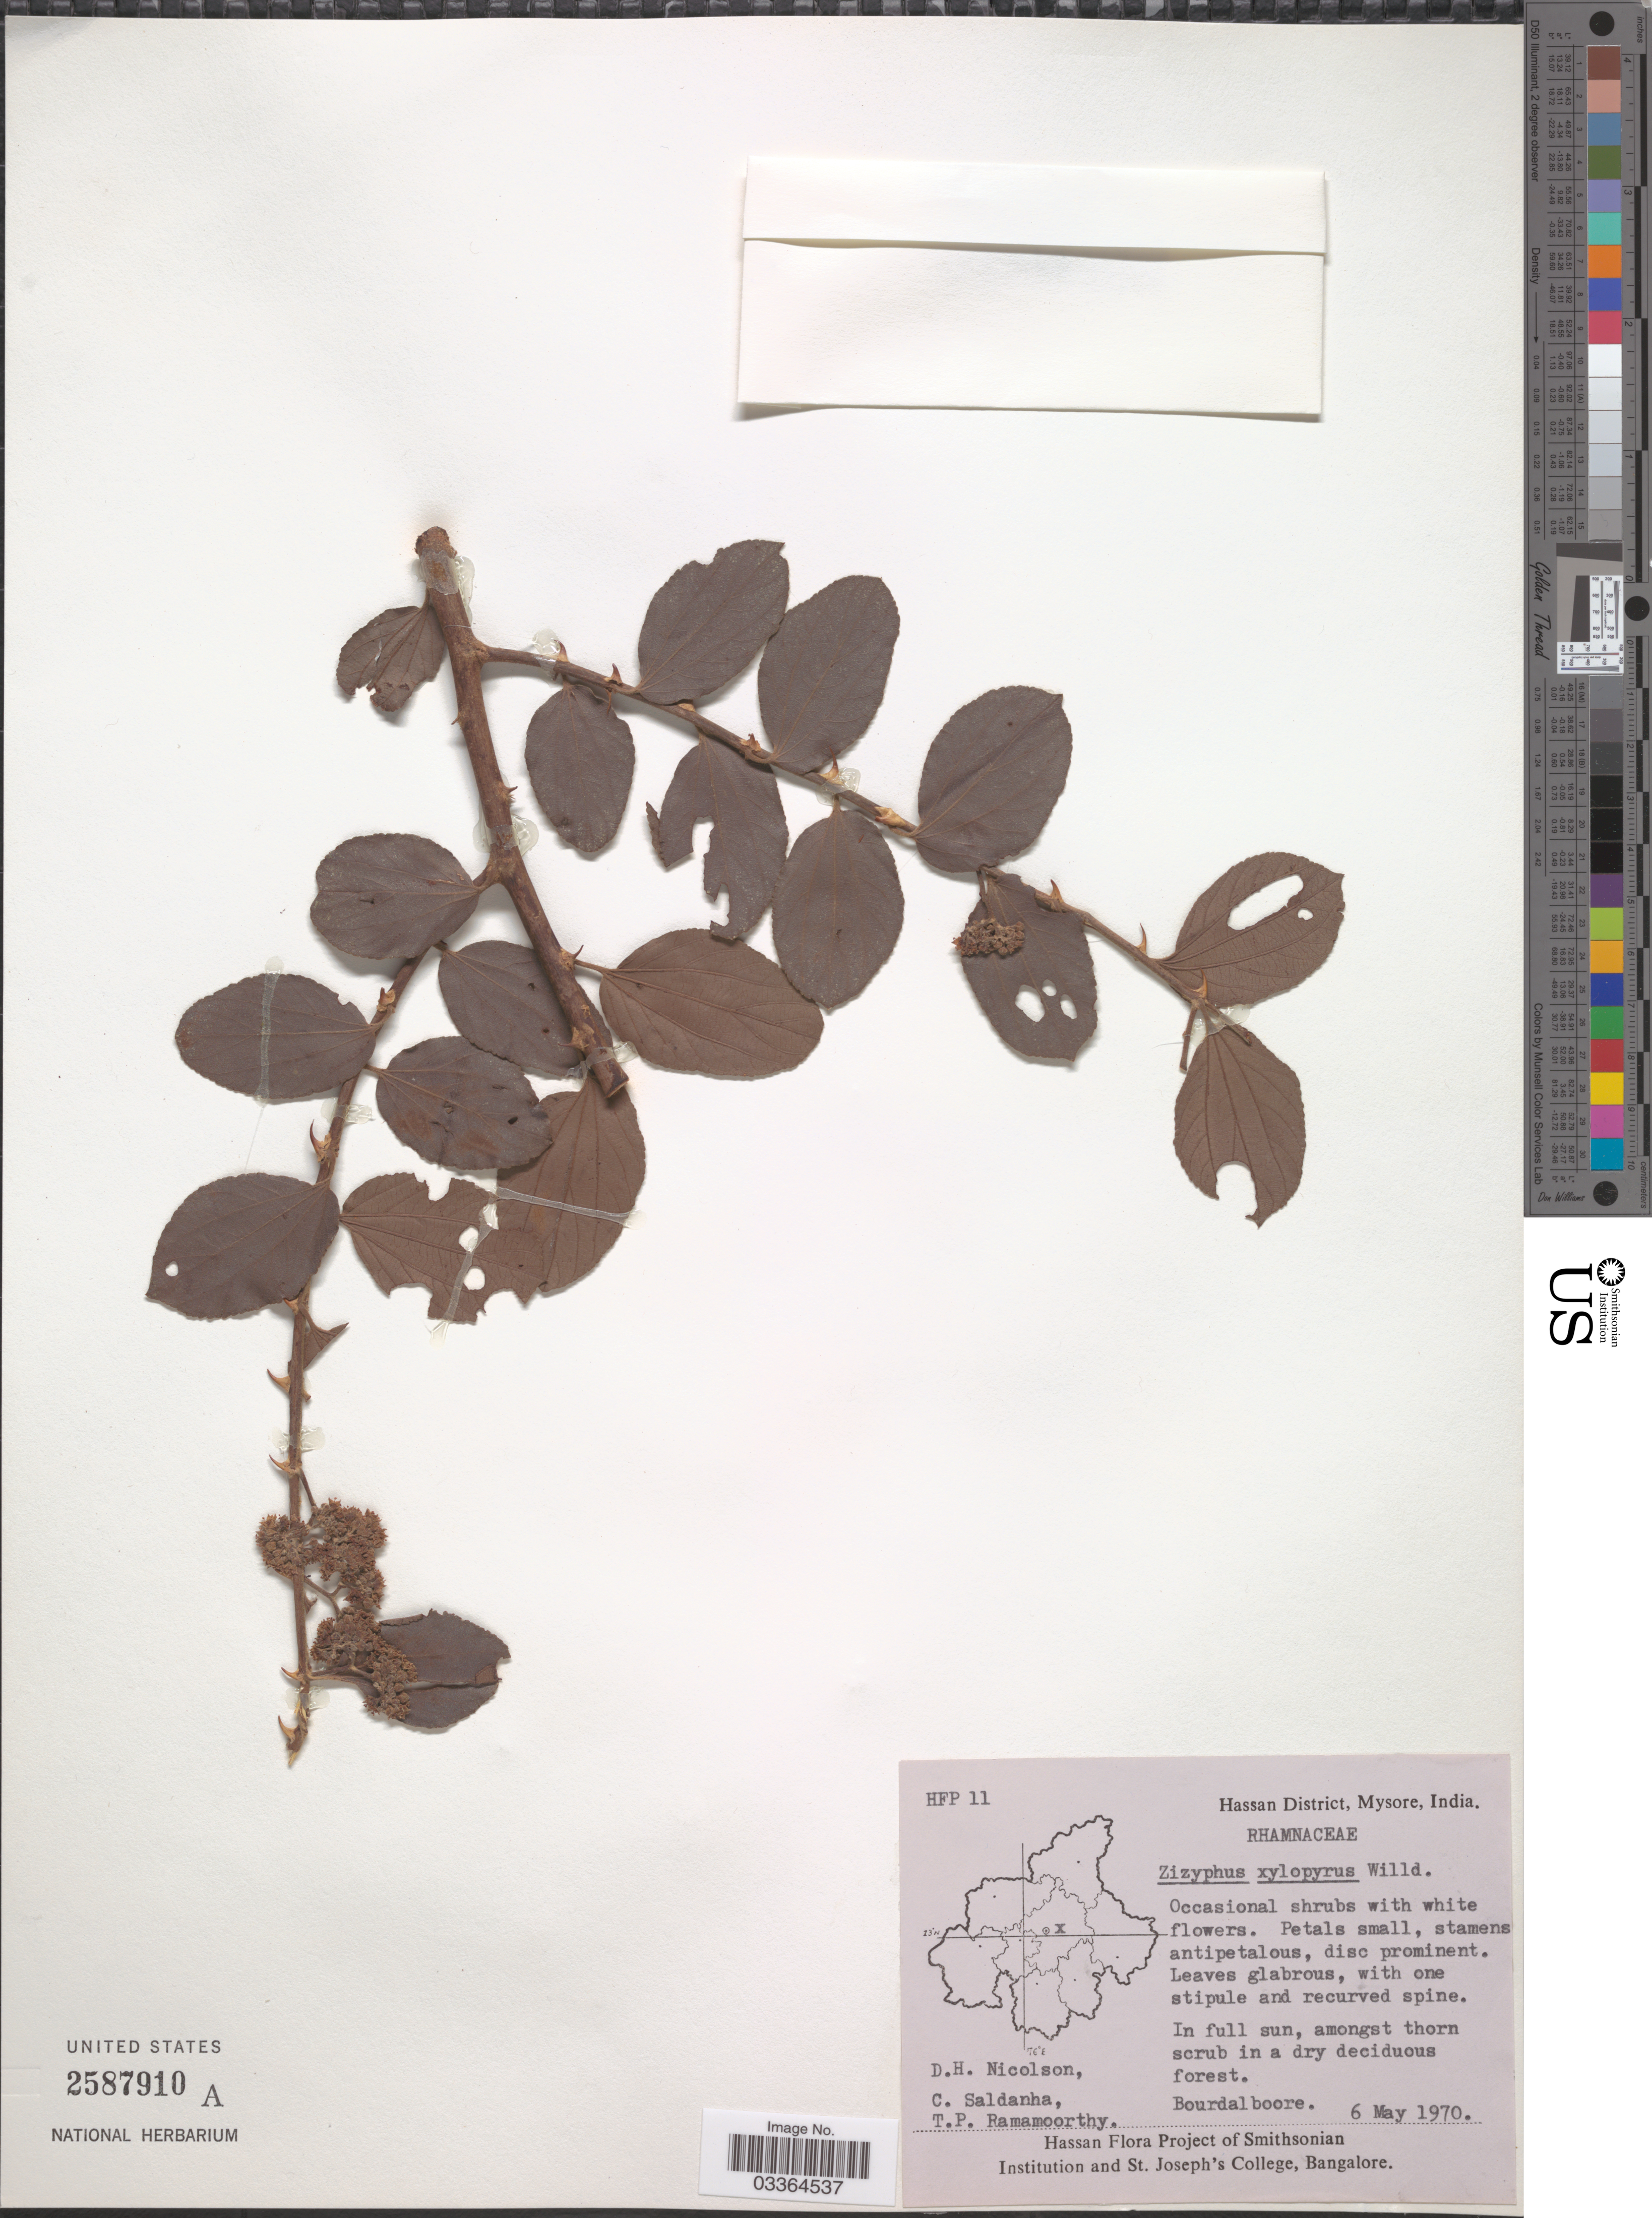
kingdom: Plantae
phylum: Tracheophyta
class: Magnoliopsida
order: Rosales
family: Rhamnaceae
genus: Ziziphus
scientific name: Ziziphus xylopyrus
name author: (Retz.) Willd.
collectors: D. H. Nicolson, C. Saldanha & T. P. Ramamoorthy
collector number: HFP 11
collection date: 1970-05-06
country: India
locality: Hassan District, Mysore. Bourdalboore.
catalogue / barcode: US 2587910A